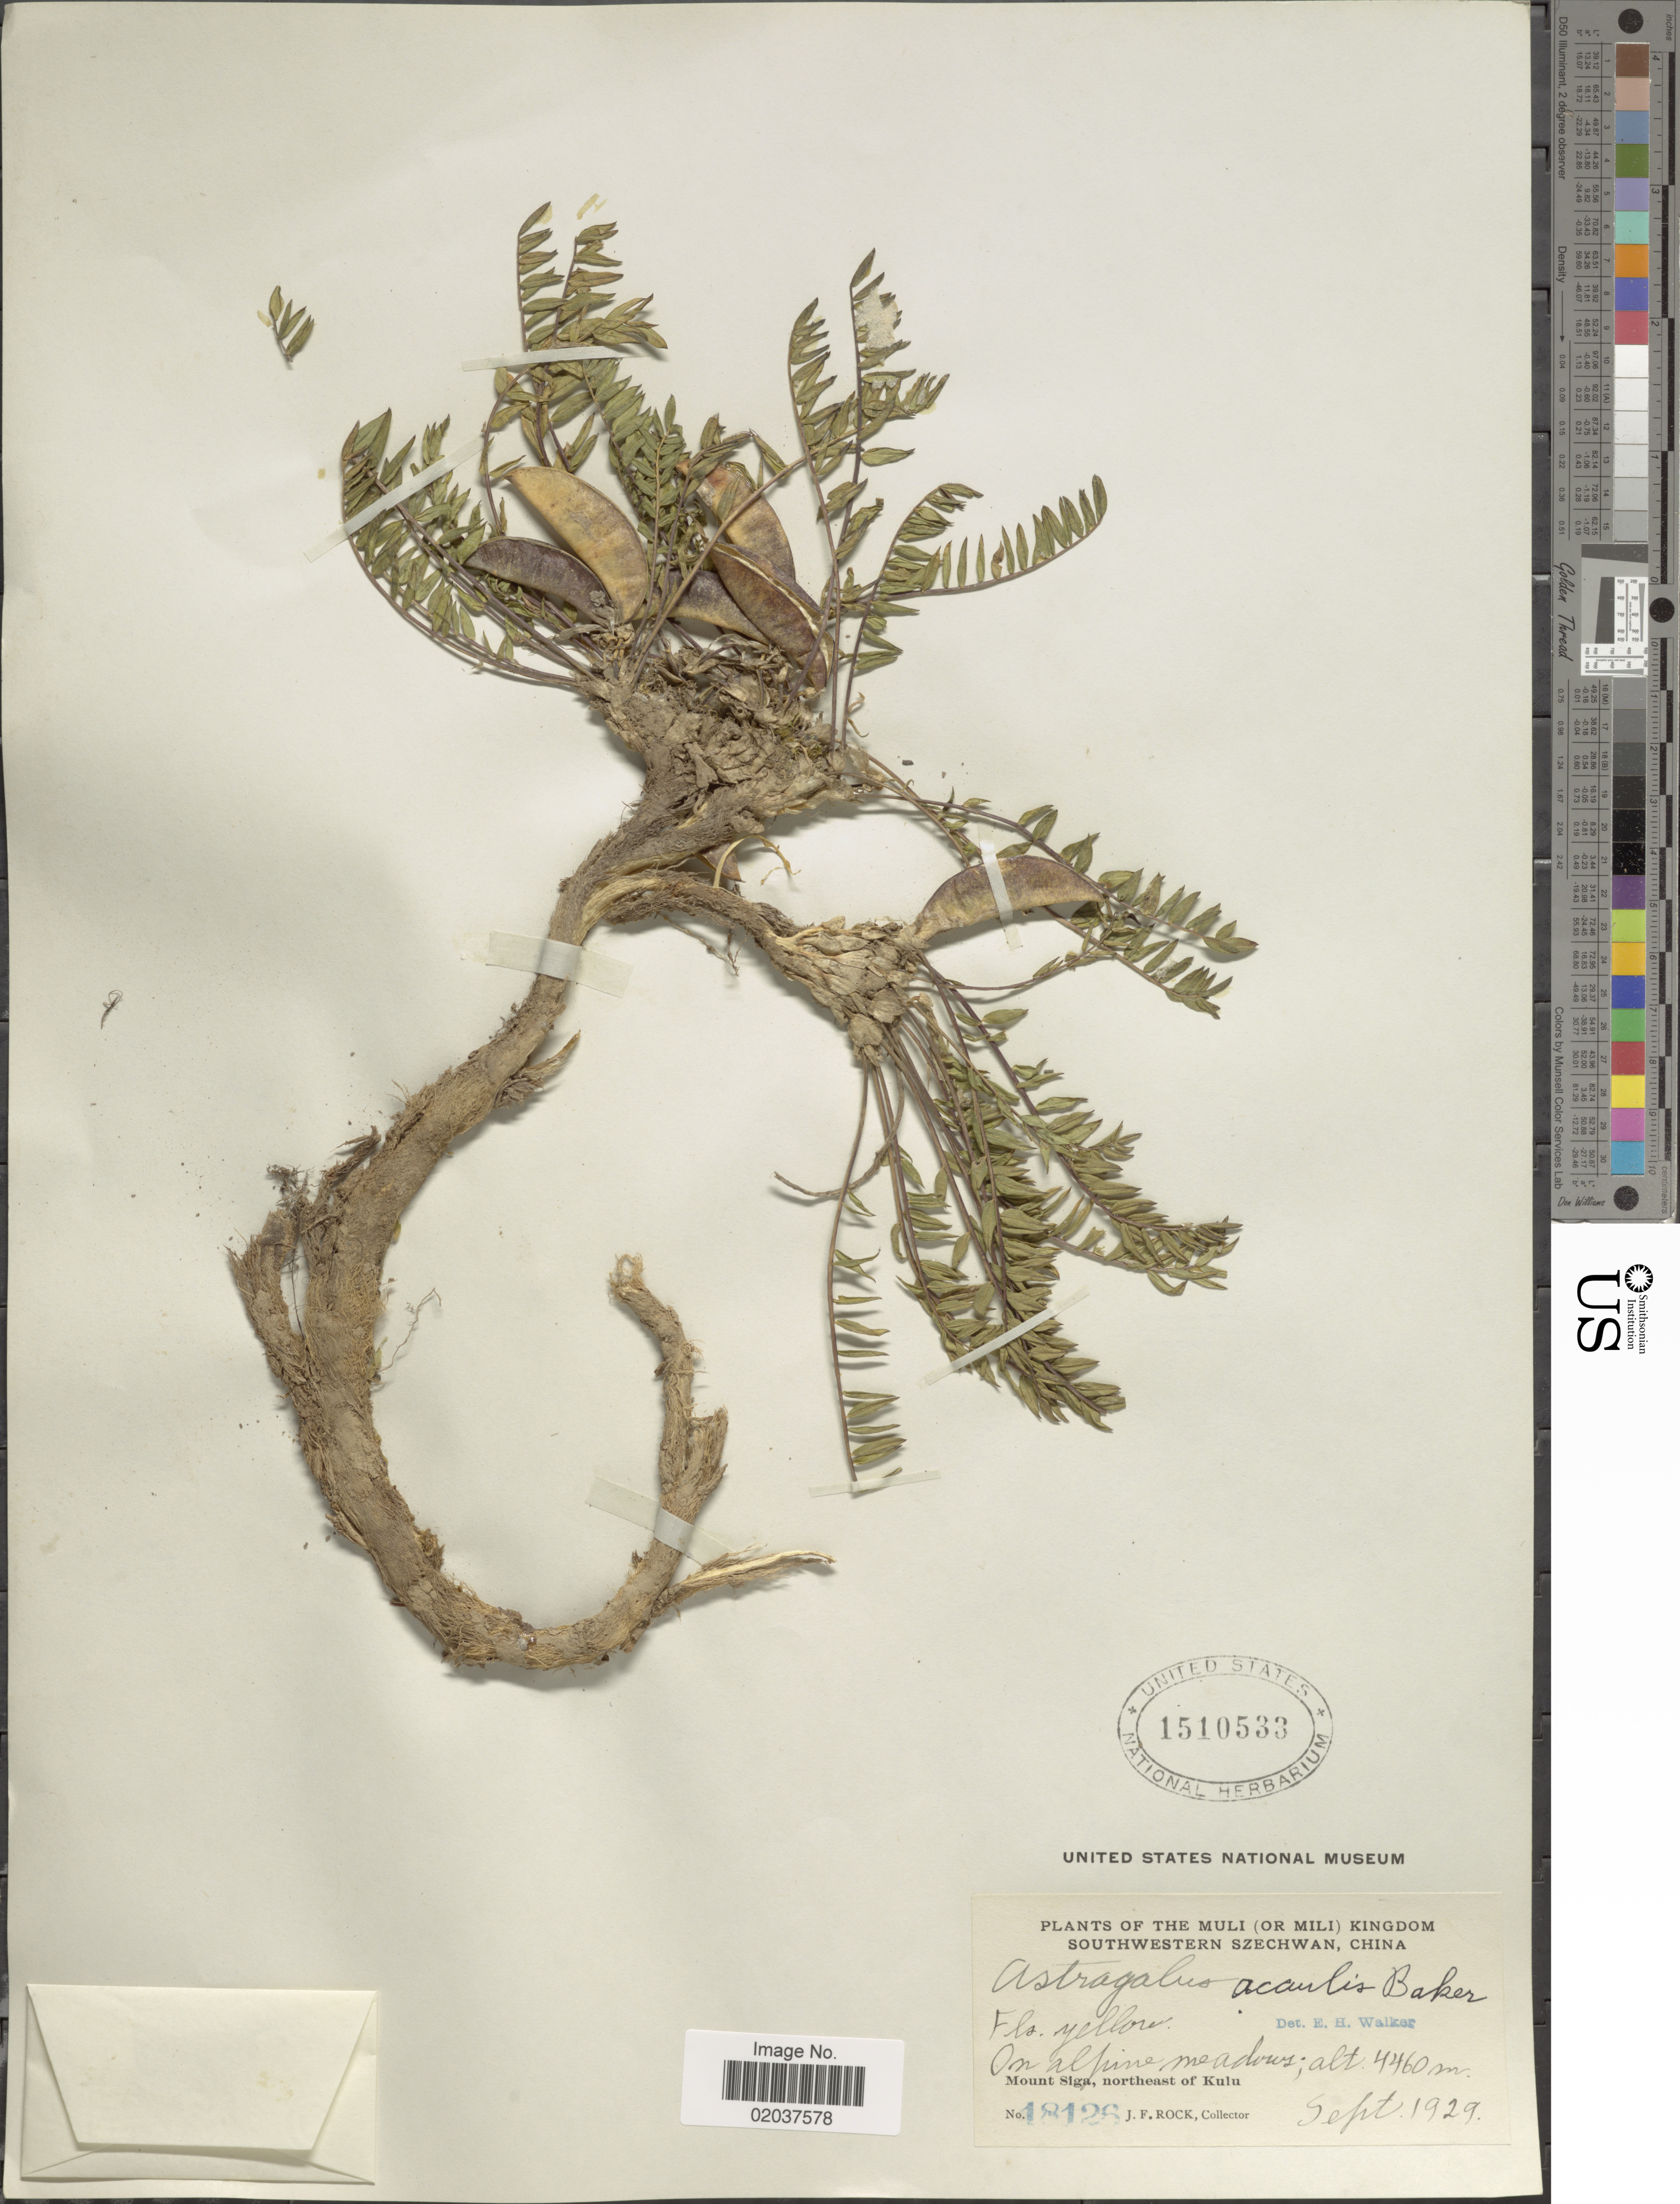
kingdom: Plantae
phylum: Tracheophyta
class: Magnoliopsida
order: Fabales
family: Fabaceae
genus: Astragalus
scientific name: Astragalus acaulis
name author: Baker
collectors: J. Rock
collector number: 18126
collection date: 1929-09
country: China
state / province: Sichuan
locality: The muli (or Mili) Kingdom Southwestern Szechwan, Mount Siga, northeast of Kulu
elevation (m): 4460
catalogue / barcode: US 1510533